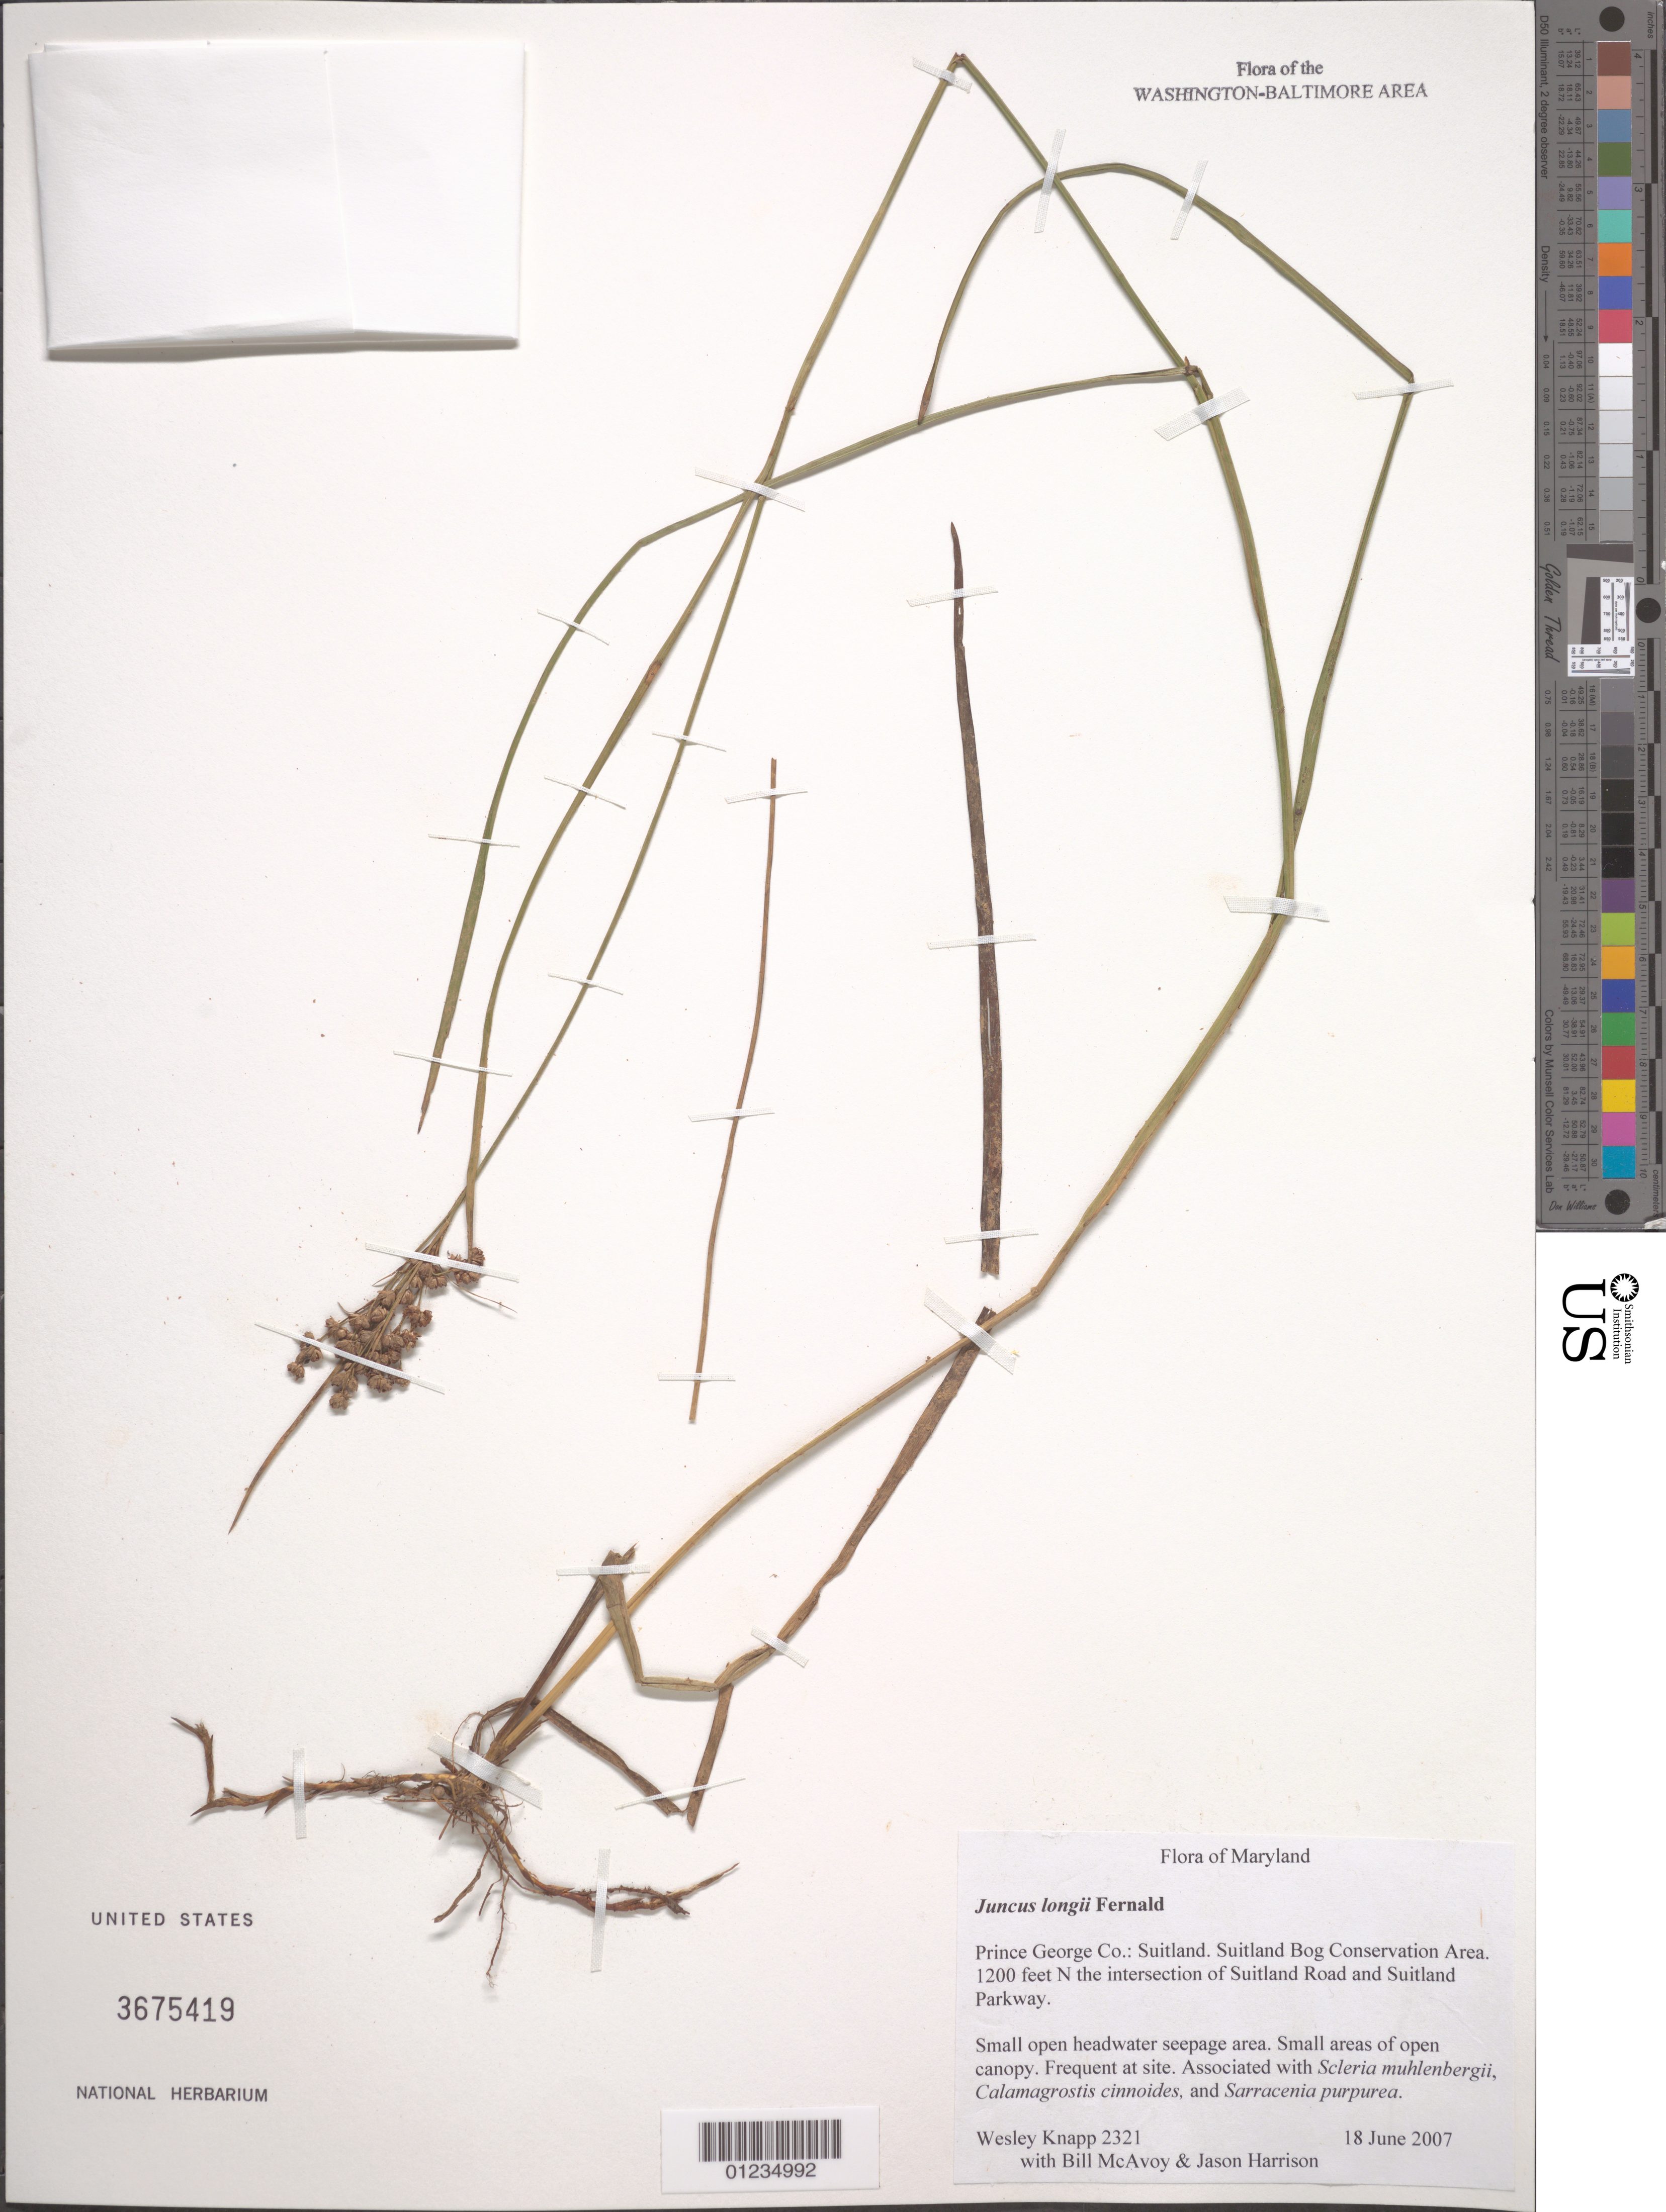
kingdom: Plantae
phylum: Tracheophyta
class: Liliopsida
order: Poales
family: Juncaceae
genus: Juncus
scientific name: Juncus longii Fernald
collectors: W. Knapp, B. McAvoy & J. Harrison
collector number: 2321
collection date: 2007-06-18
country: United States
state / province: Maryland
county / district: Prince George's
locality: Prince Georges Co.: Suitland. Suitland Bog Conservation Area. 1200 feet N the intersection of Suitland Road and Suitland Parkway.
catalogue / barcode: US 3675419